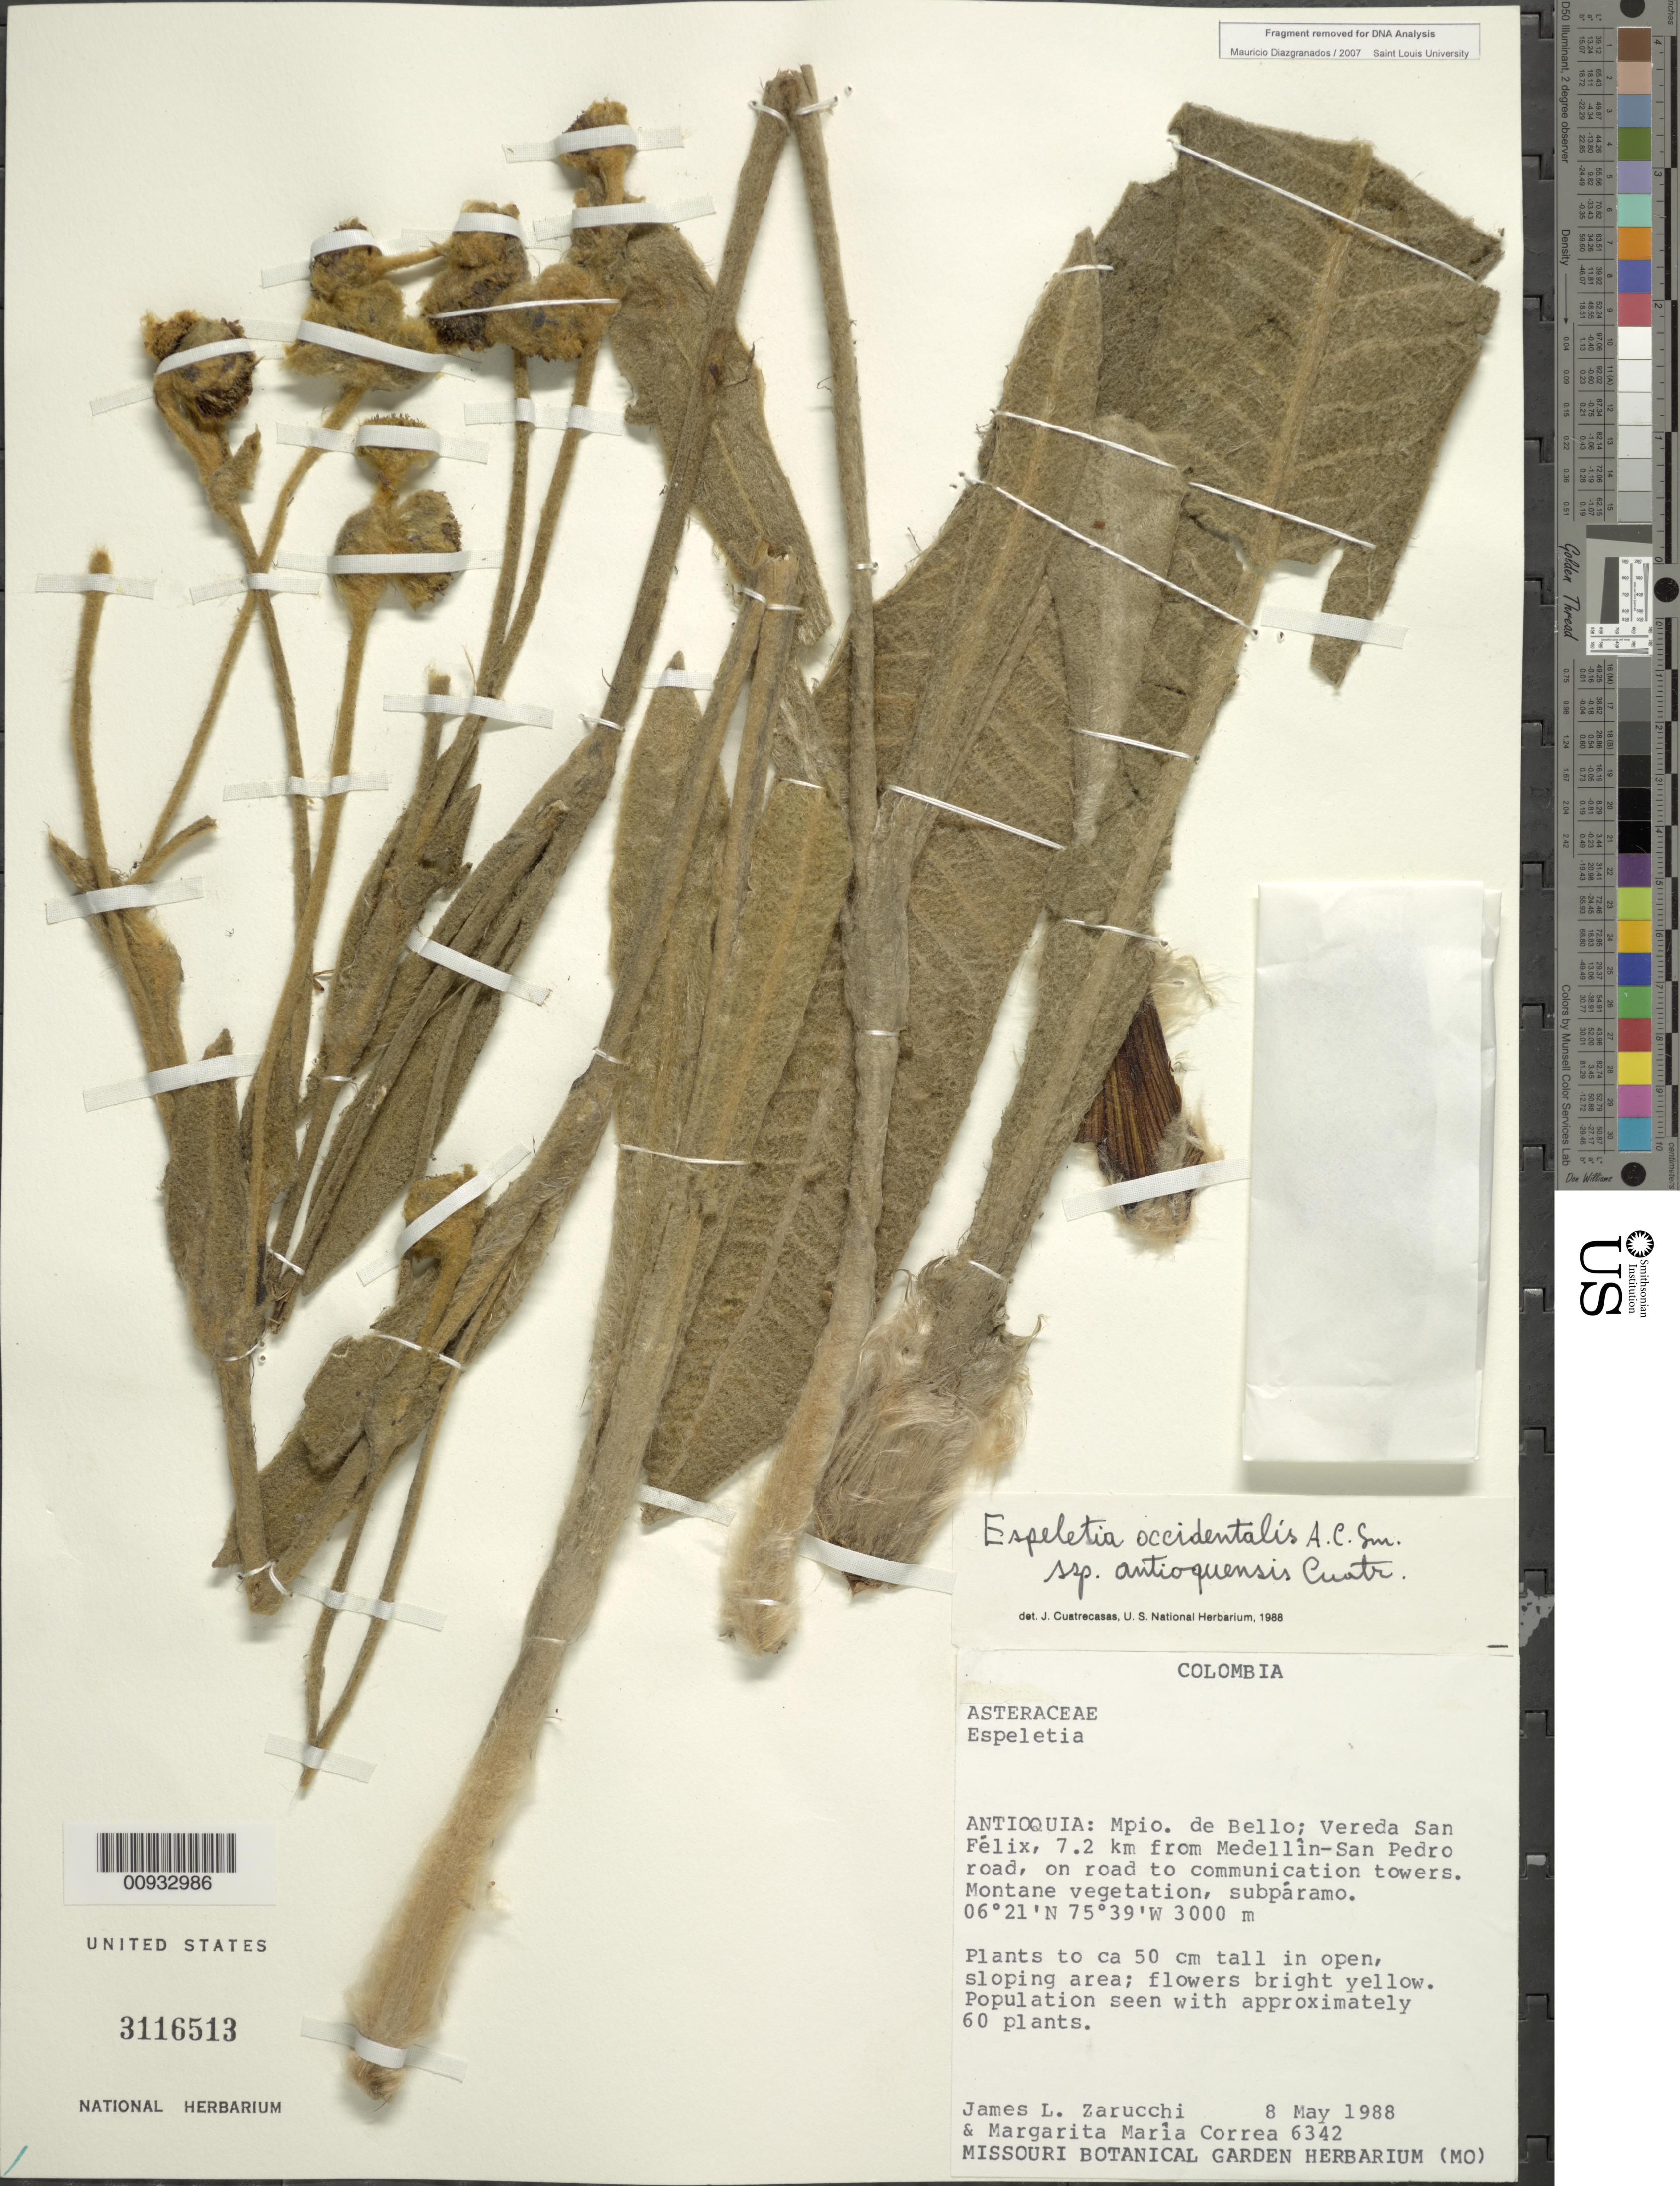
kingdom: Plantae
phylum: Tracheophyta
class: Magnoliopsida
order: Asterales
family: Asteraceae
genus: Espeletia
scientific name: Espeletia occidentalis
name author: A.C. Sm.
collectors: J. L. Zarucchi & M. Correa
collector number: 6342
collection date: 1988-05-08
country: Colombia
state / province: Antioquia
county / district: Belén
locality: Vereda San Félix, 7.2 km from Medellín-San Pedro road, on road to communication towers. Montane vegetation, subPáramo.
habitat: Montane vegetation, subpáramo.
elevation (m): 3000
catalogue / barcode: US 3116513